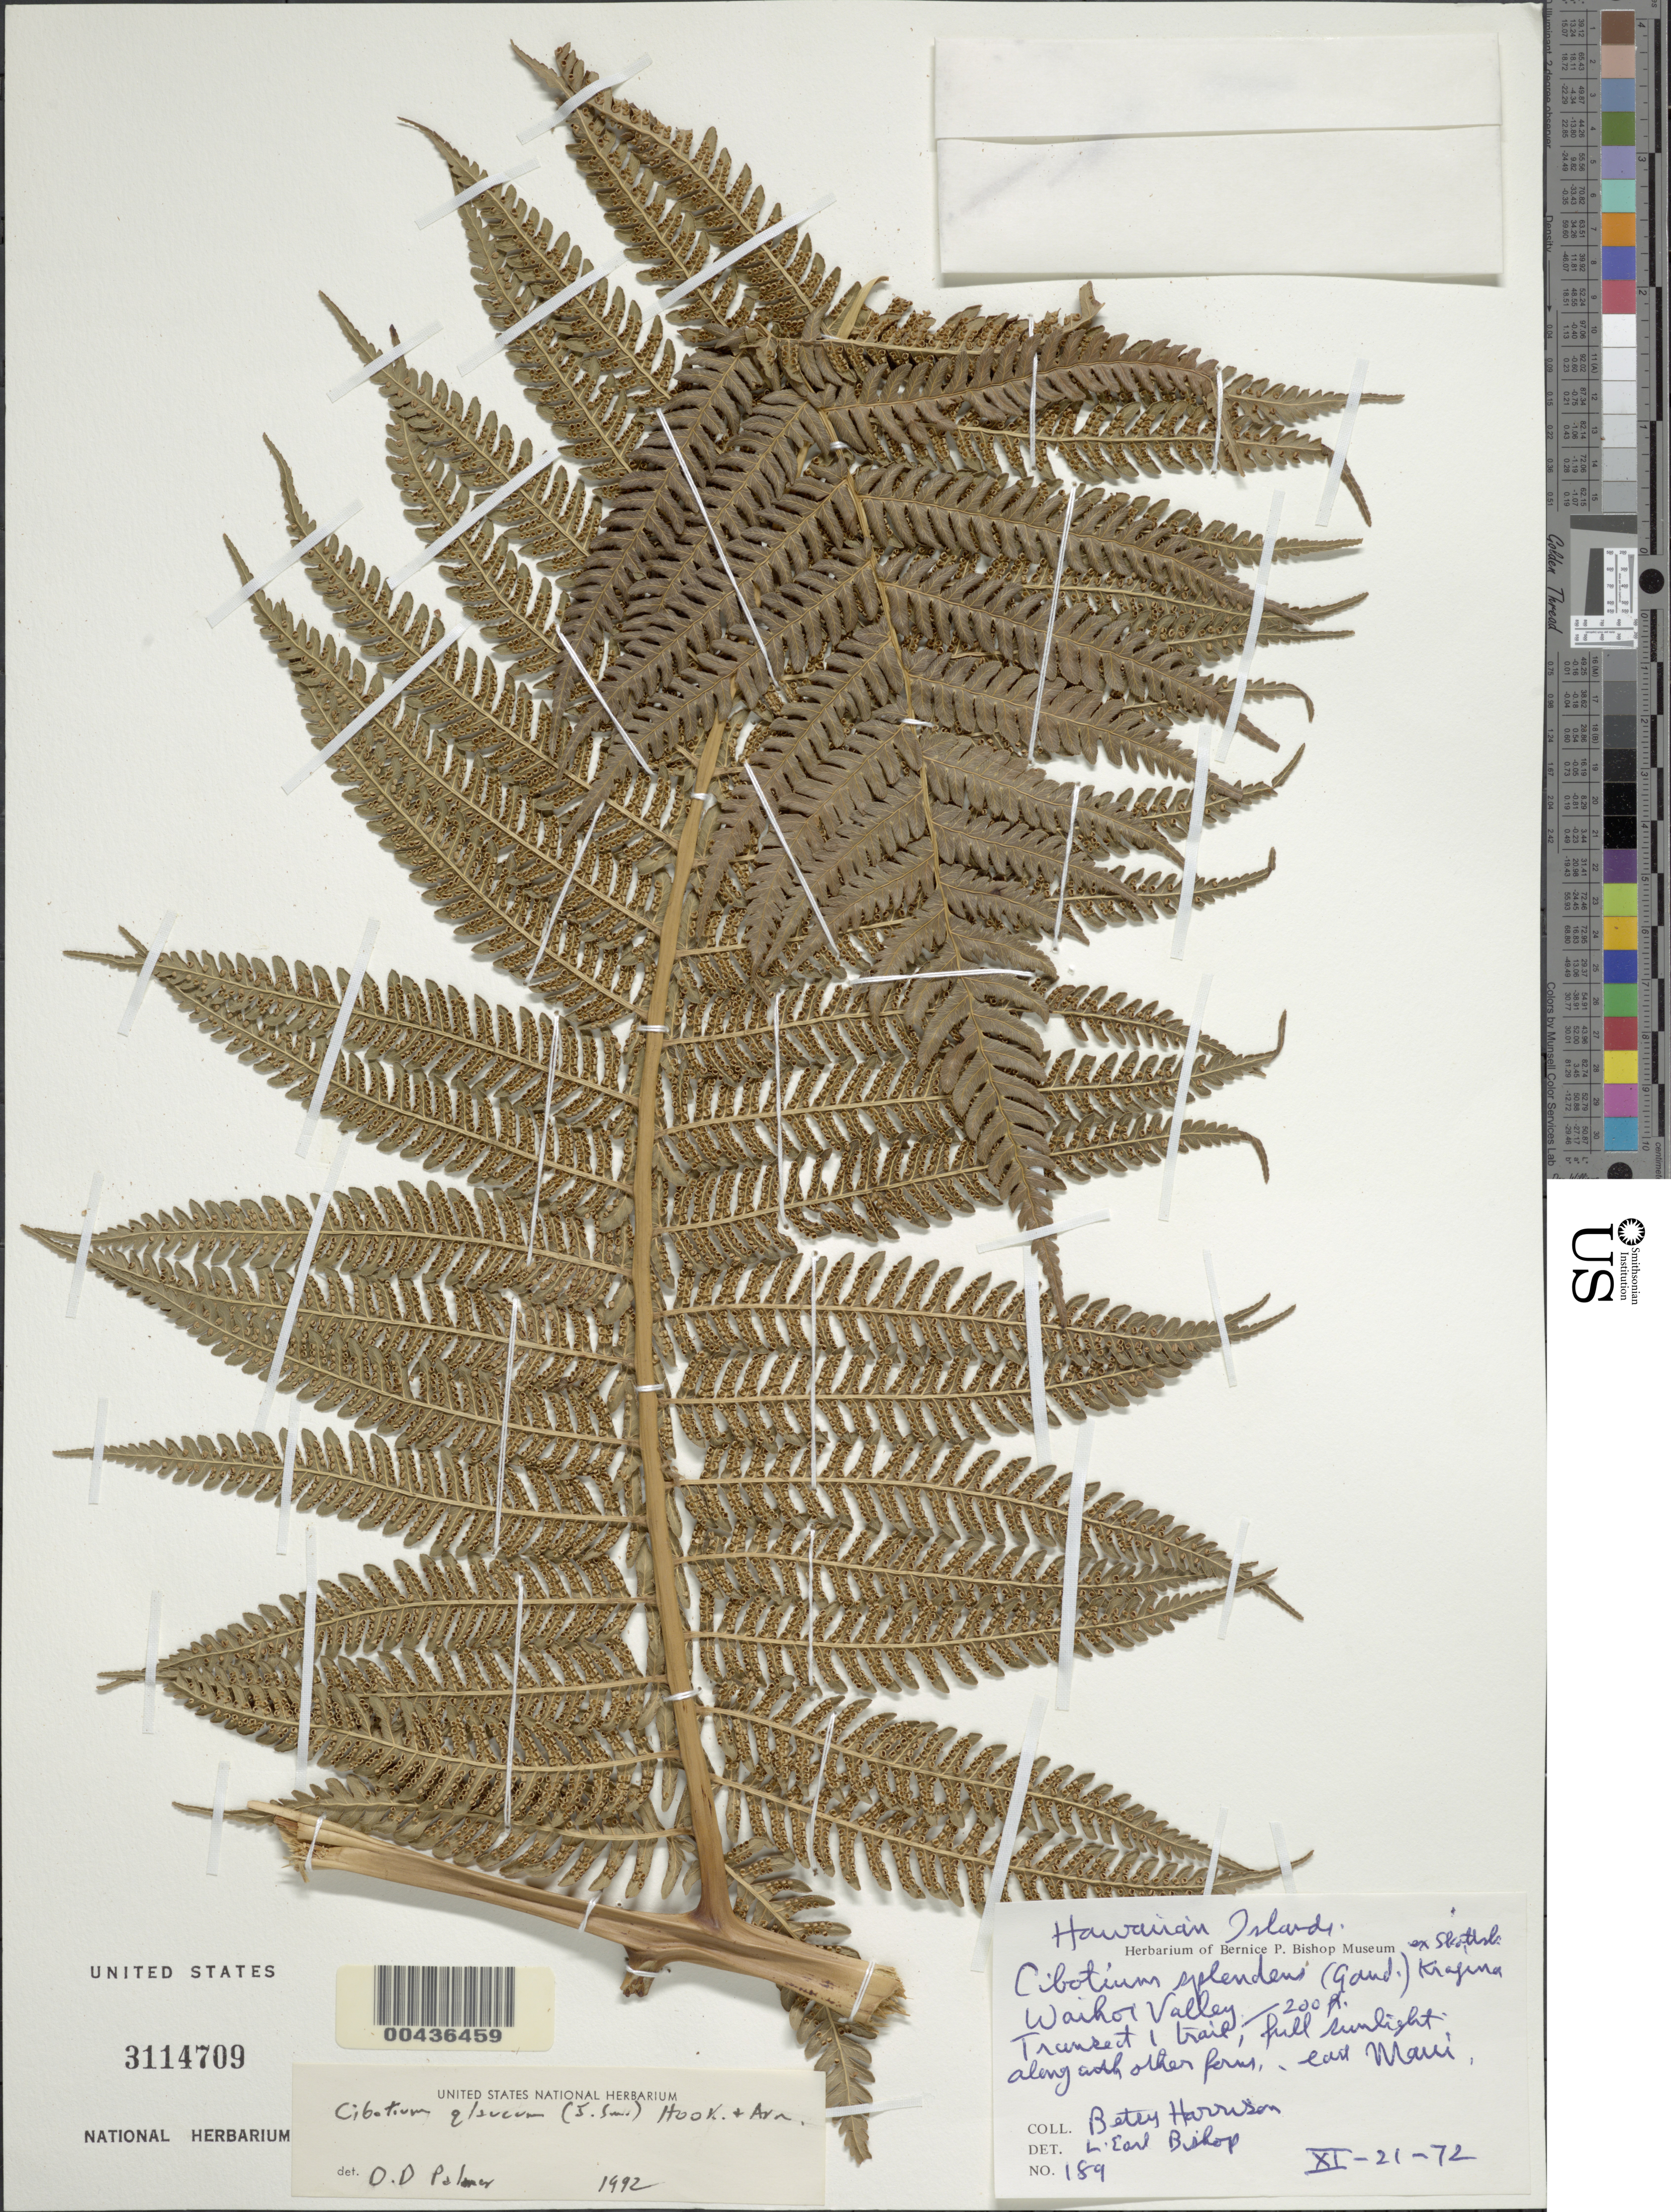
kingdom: Plantae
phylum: Tracheophyta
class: Polypodiopsida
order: Cyatheales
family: Cibotiaceae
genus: Cibotium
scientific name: Cibotium chamissoi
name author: Kaulf.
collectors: B. Harrison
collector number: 189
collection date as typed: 21 Nov 1972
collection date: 1972-11-21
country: United States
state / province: Hawaii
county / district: Maui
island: Maui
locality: Waihoi Valley, E Maui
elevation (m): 61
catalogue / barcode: US 3114709